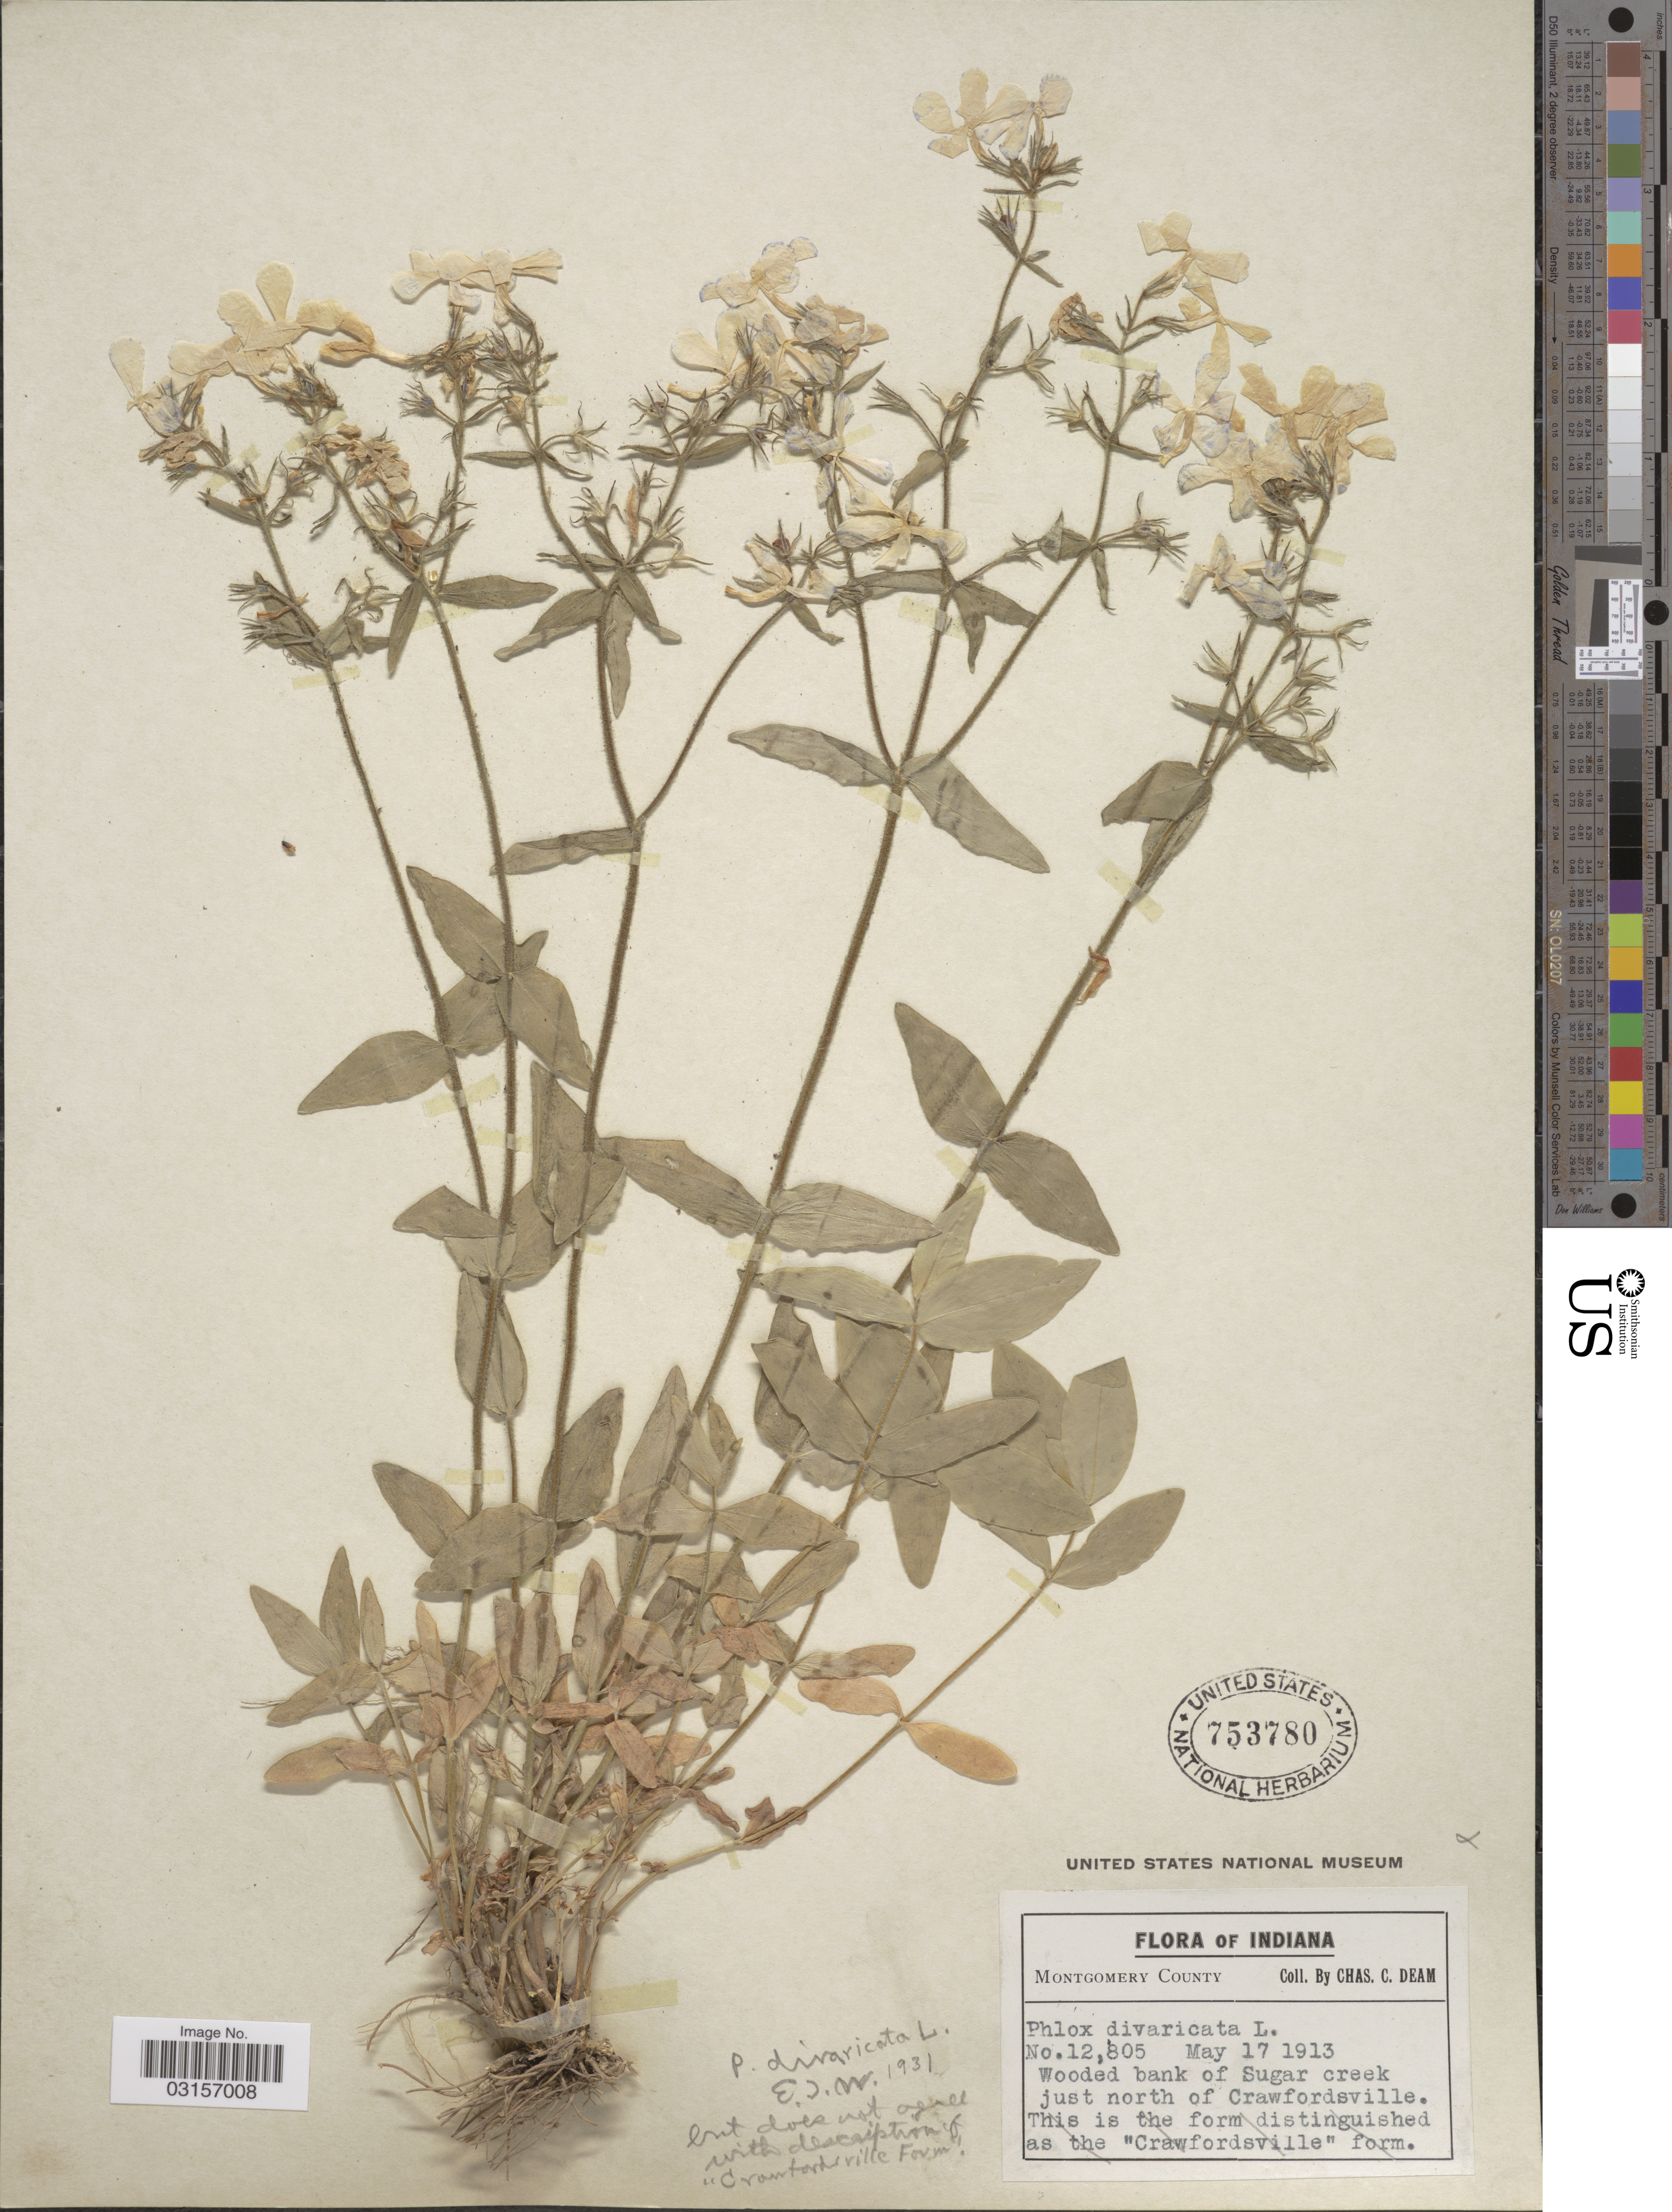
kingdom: Plantae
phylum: Tracheophyta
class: Magnoliopsida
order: Ericales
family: Polemoniaceae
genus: Phlox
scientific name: Phlox divaricata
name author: L.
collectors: C. C. Deam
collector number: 12805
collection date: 1913-05-17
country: United States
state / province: Indiana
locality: Montgomery County, Wooded bank of Sugar Creek just north of Crawfordsville.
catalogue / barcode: US 753780